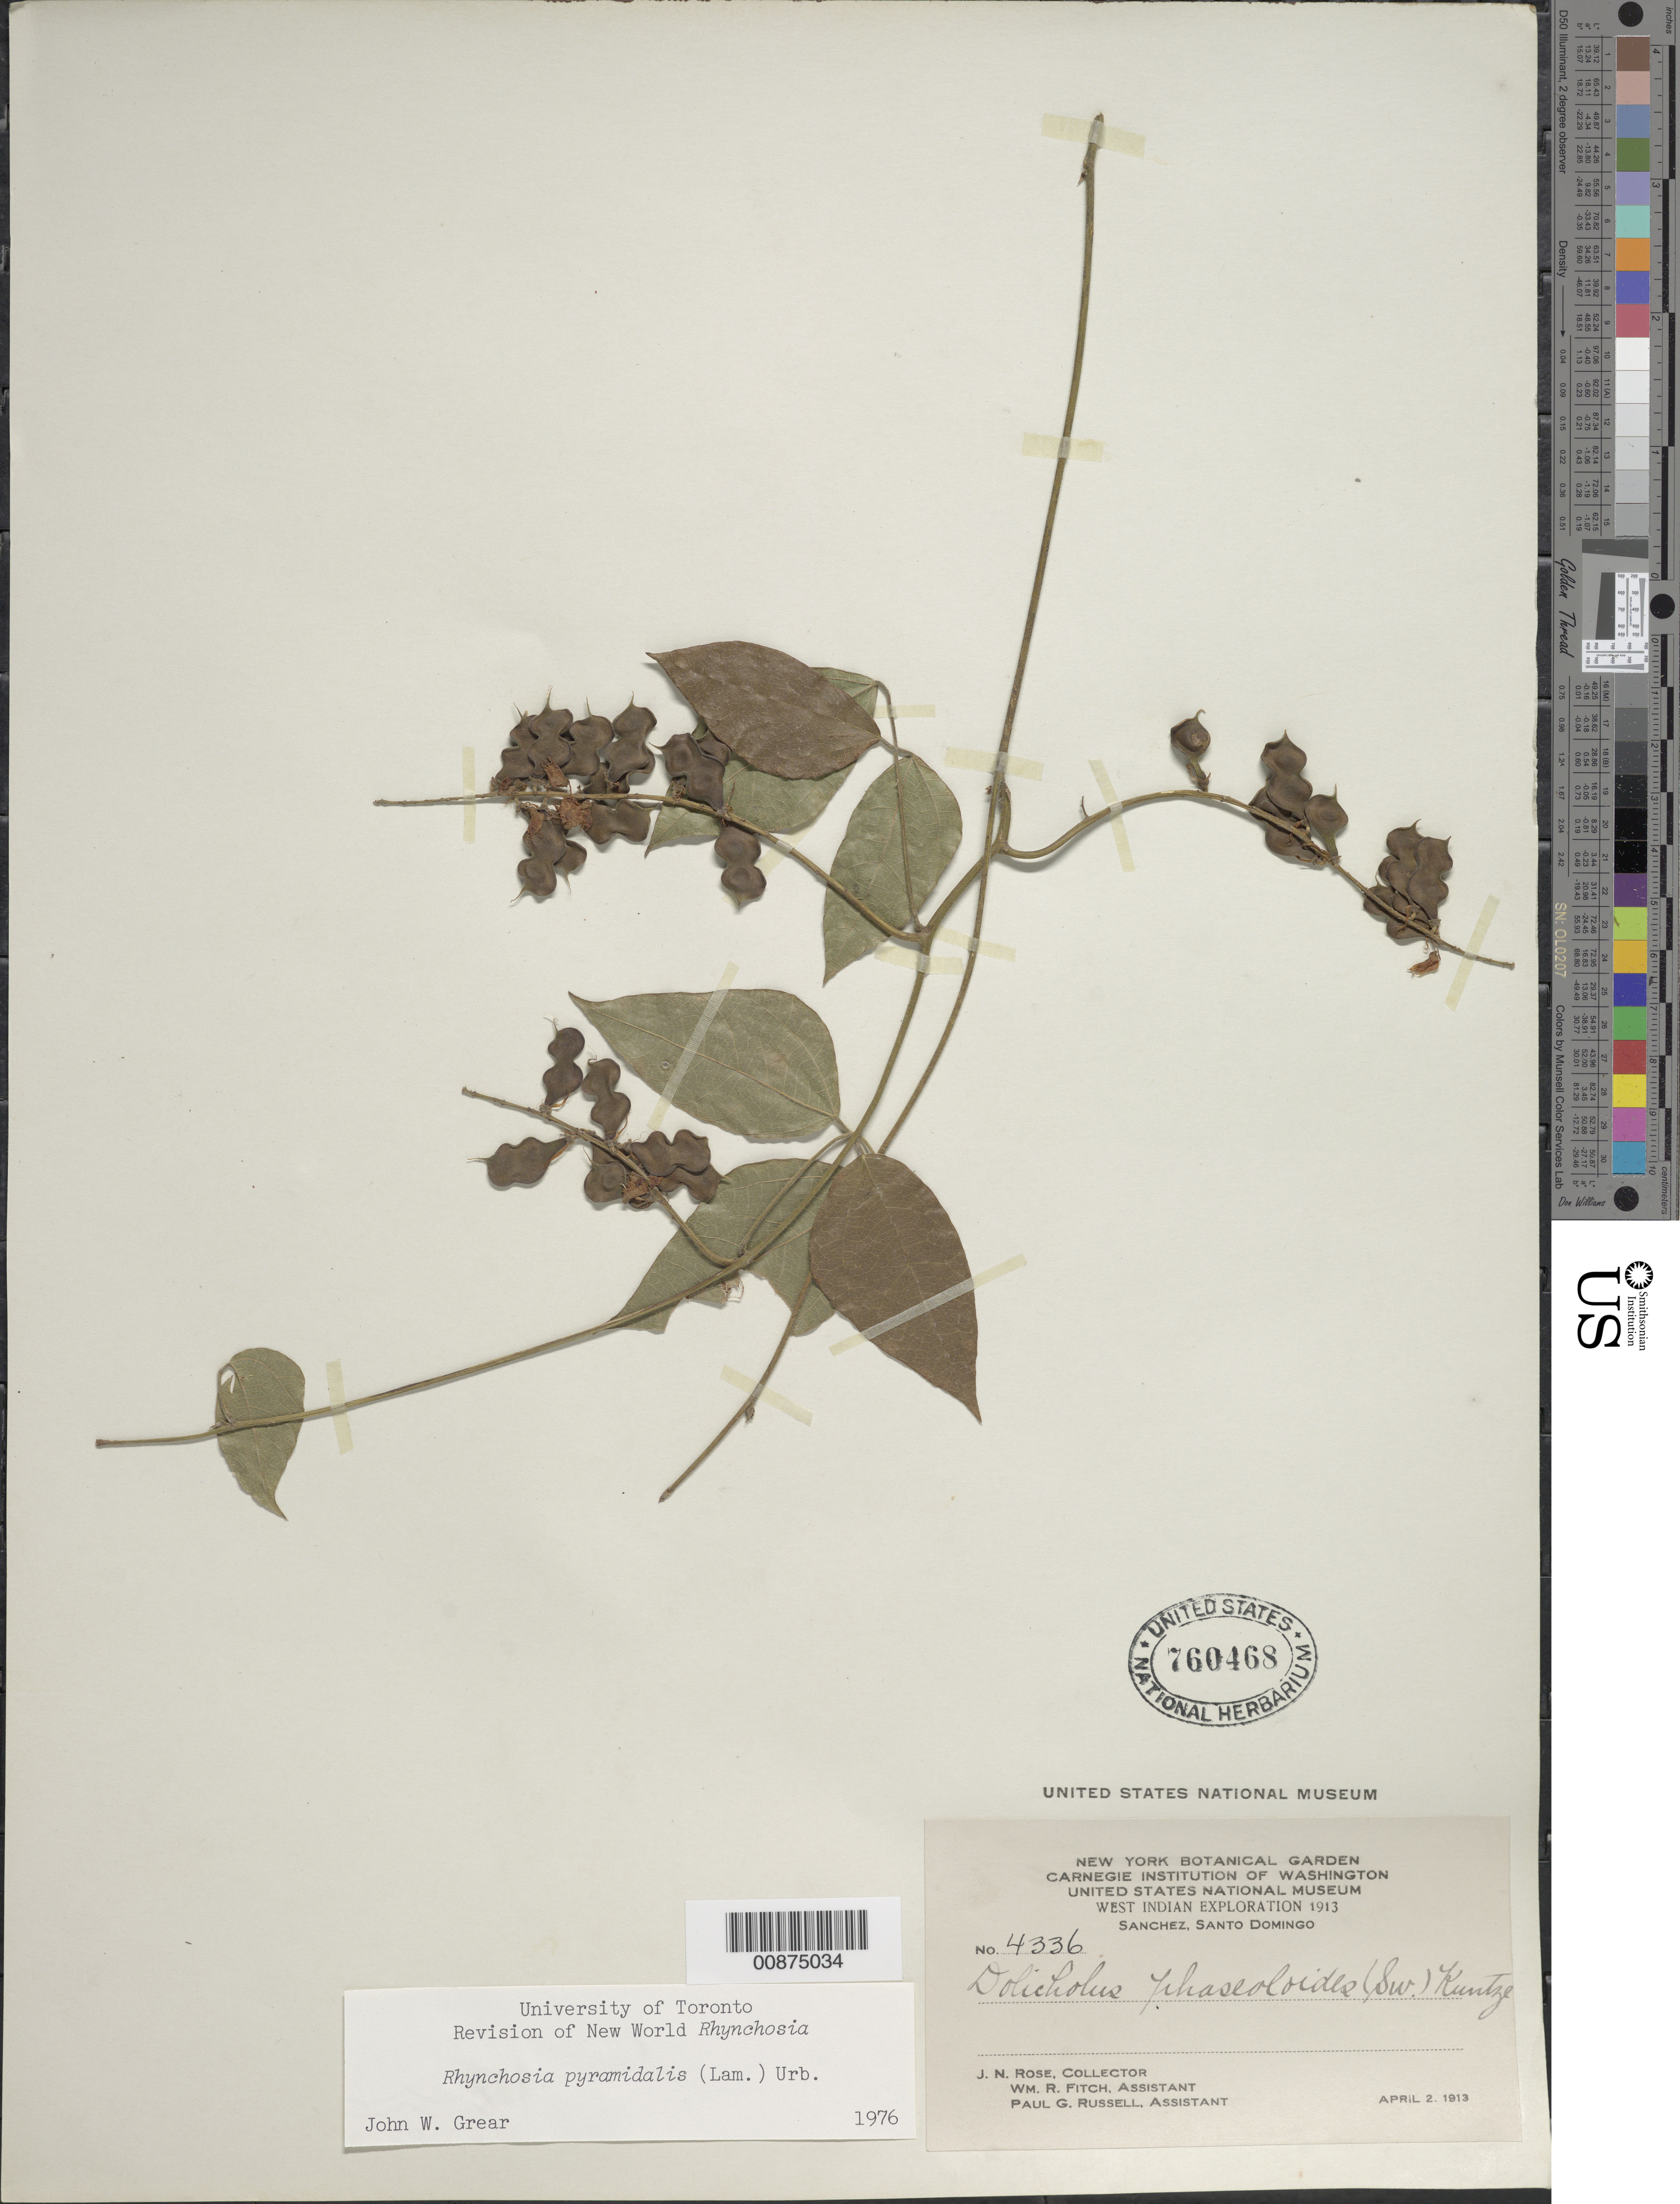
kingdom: Plantae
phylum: Tracheophyta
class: Magnoliopsida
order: Fabales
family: Fabaceae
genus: Rhynchosia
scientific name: Rhynchosia pyramidalis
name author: (Lam.) Urb.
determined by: Grear, J. W., Jr.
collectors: J. N. Rose, W. R. Fitch & P. G. Russell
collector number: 4336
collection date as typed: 02 Apr 1913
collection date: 1913-04-02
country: Dominican Republic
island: Hispaniola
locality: Sanchez, Santo Domingo.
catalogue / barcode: US 760468